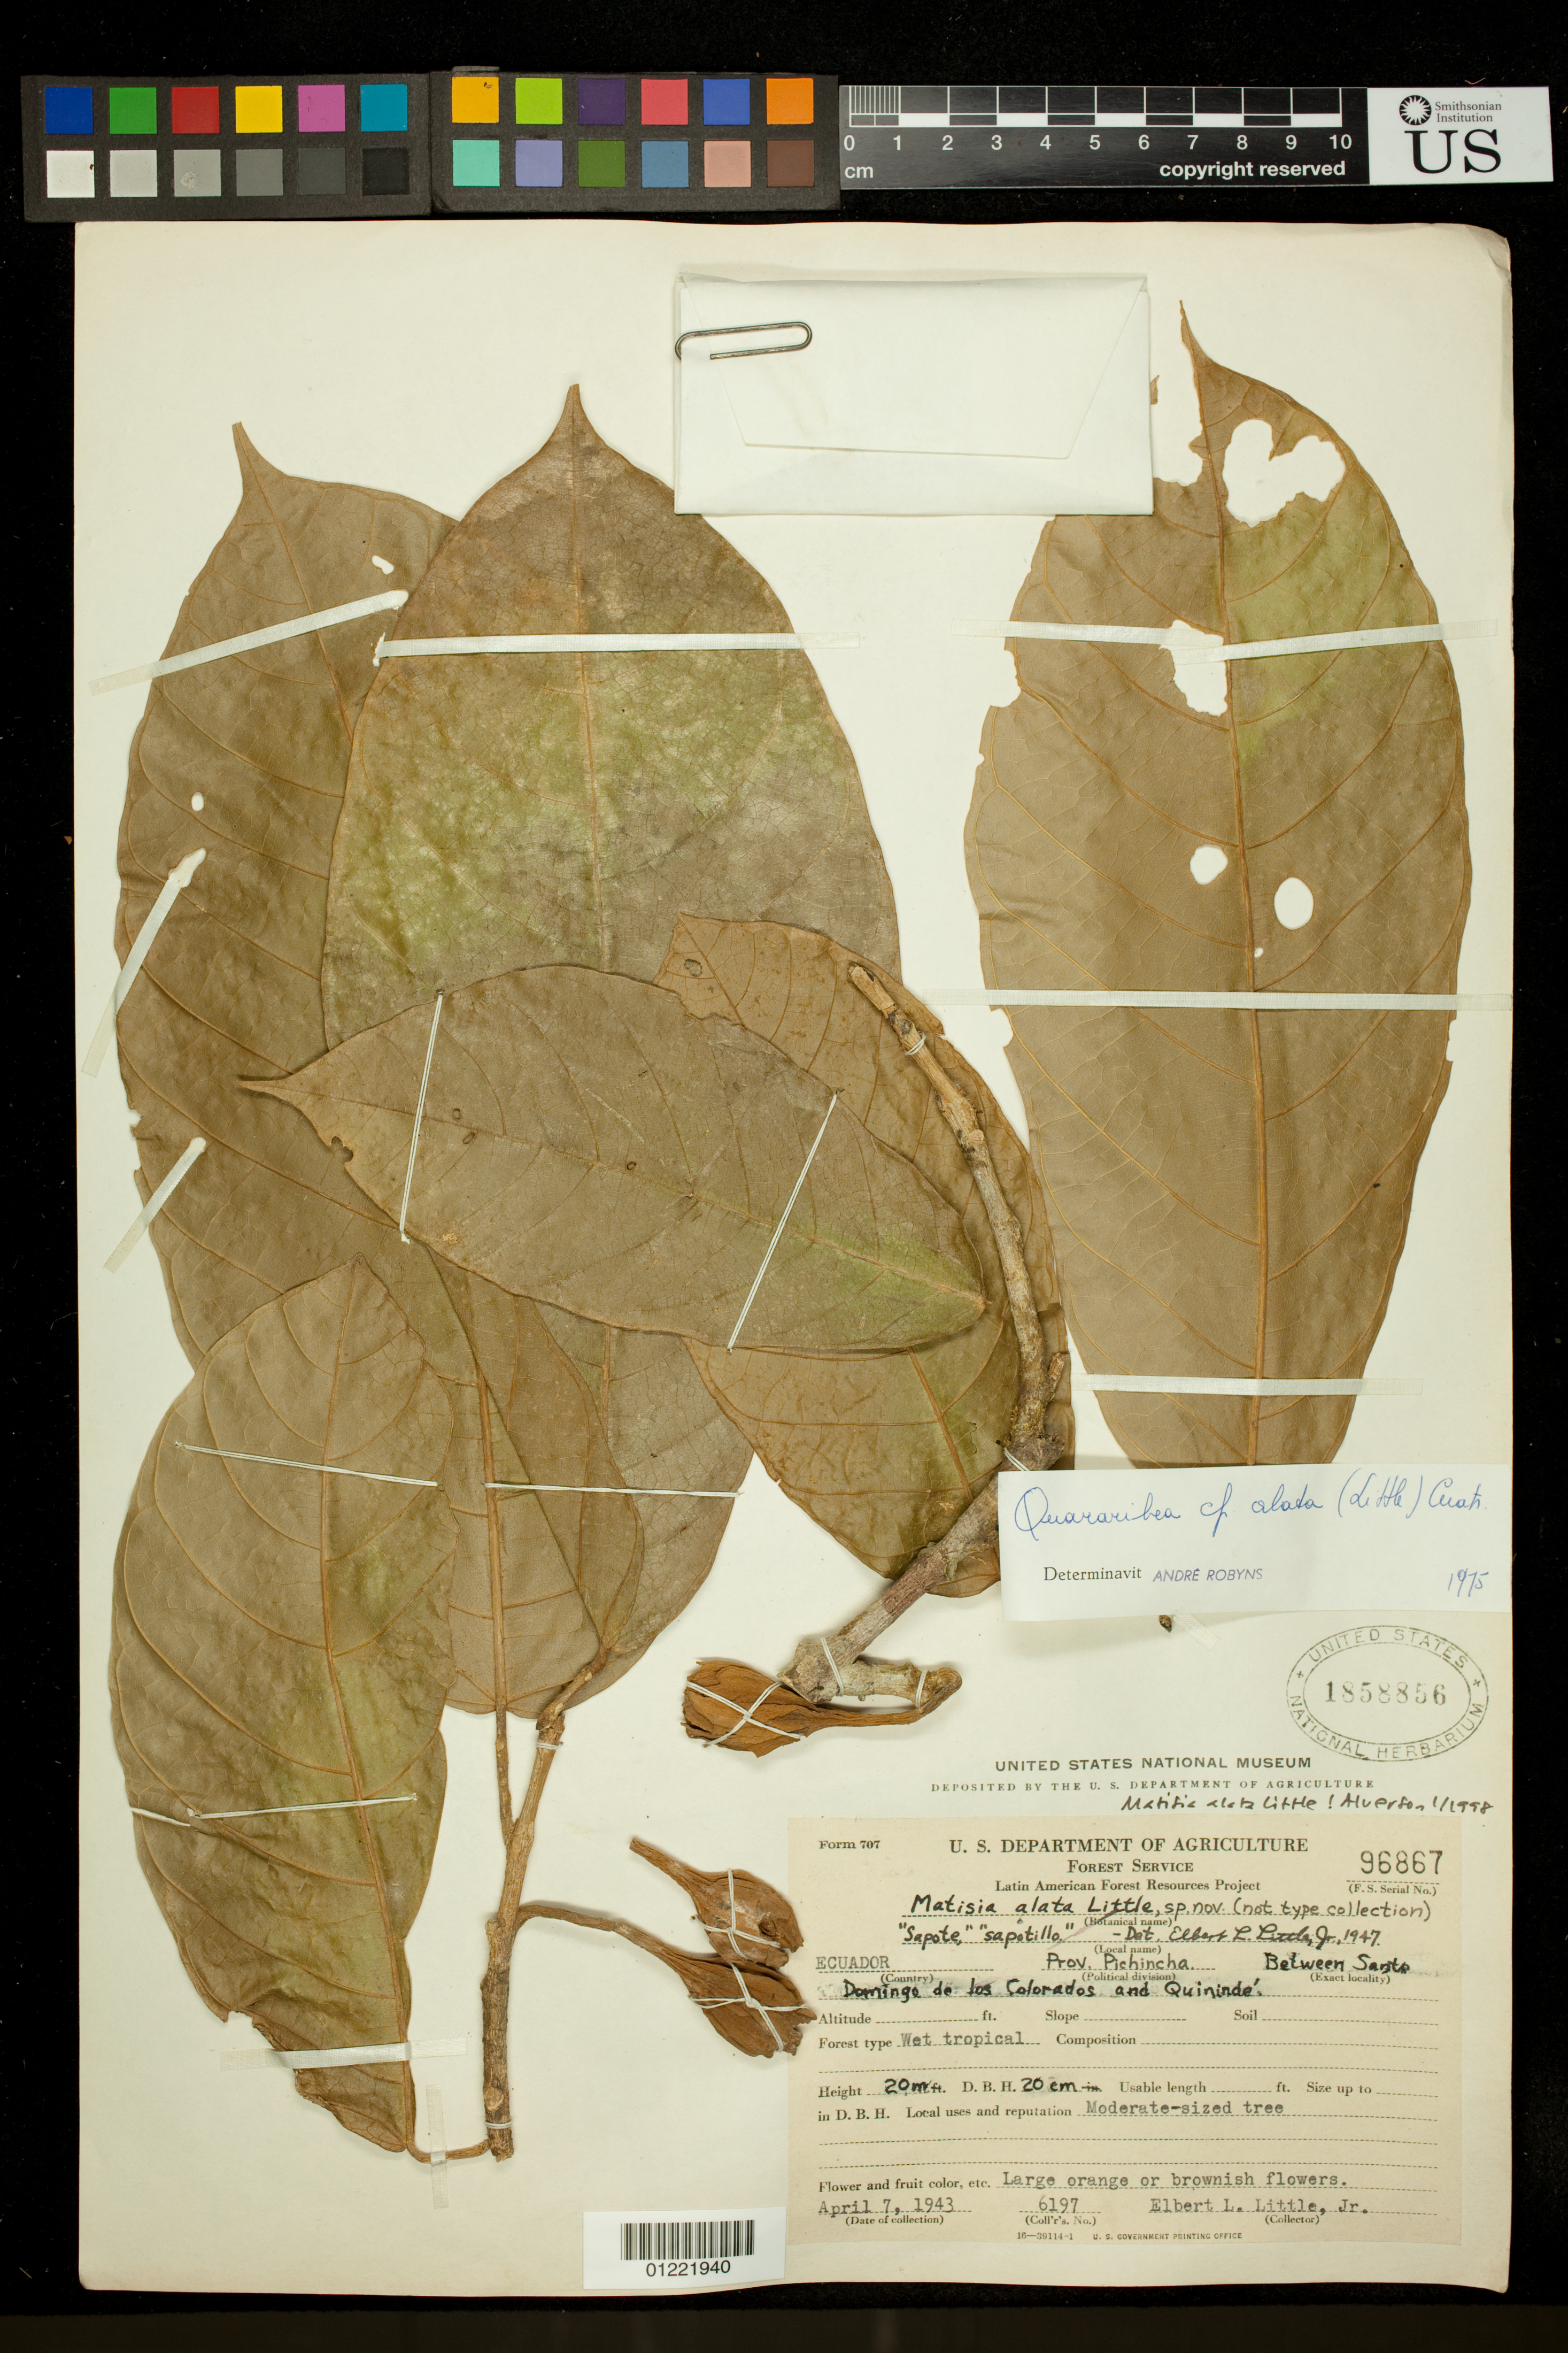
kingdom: Plantae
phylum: Tracheophyta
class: Magnoliopsida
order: Malvales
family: Malvaceae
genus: Quararibea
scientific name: Quararibea alata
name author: (Little) Cuatrec.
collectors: E. L. Little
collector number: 6197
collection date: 1943-04-07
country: Ecuador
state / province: Pichincha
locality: Between Santo Domingo de los Colorados and Quininde. F.S. Serial No. 96867.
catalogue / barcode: US 1858856